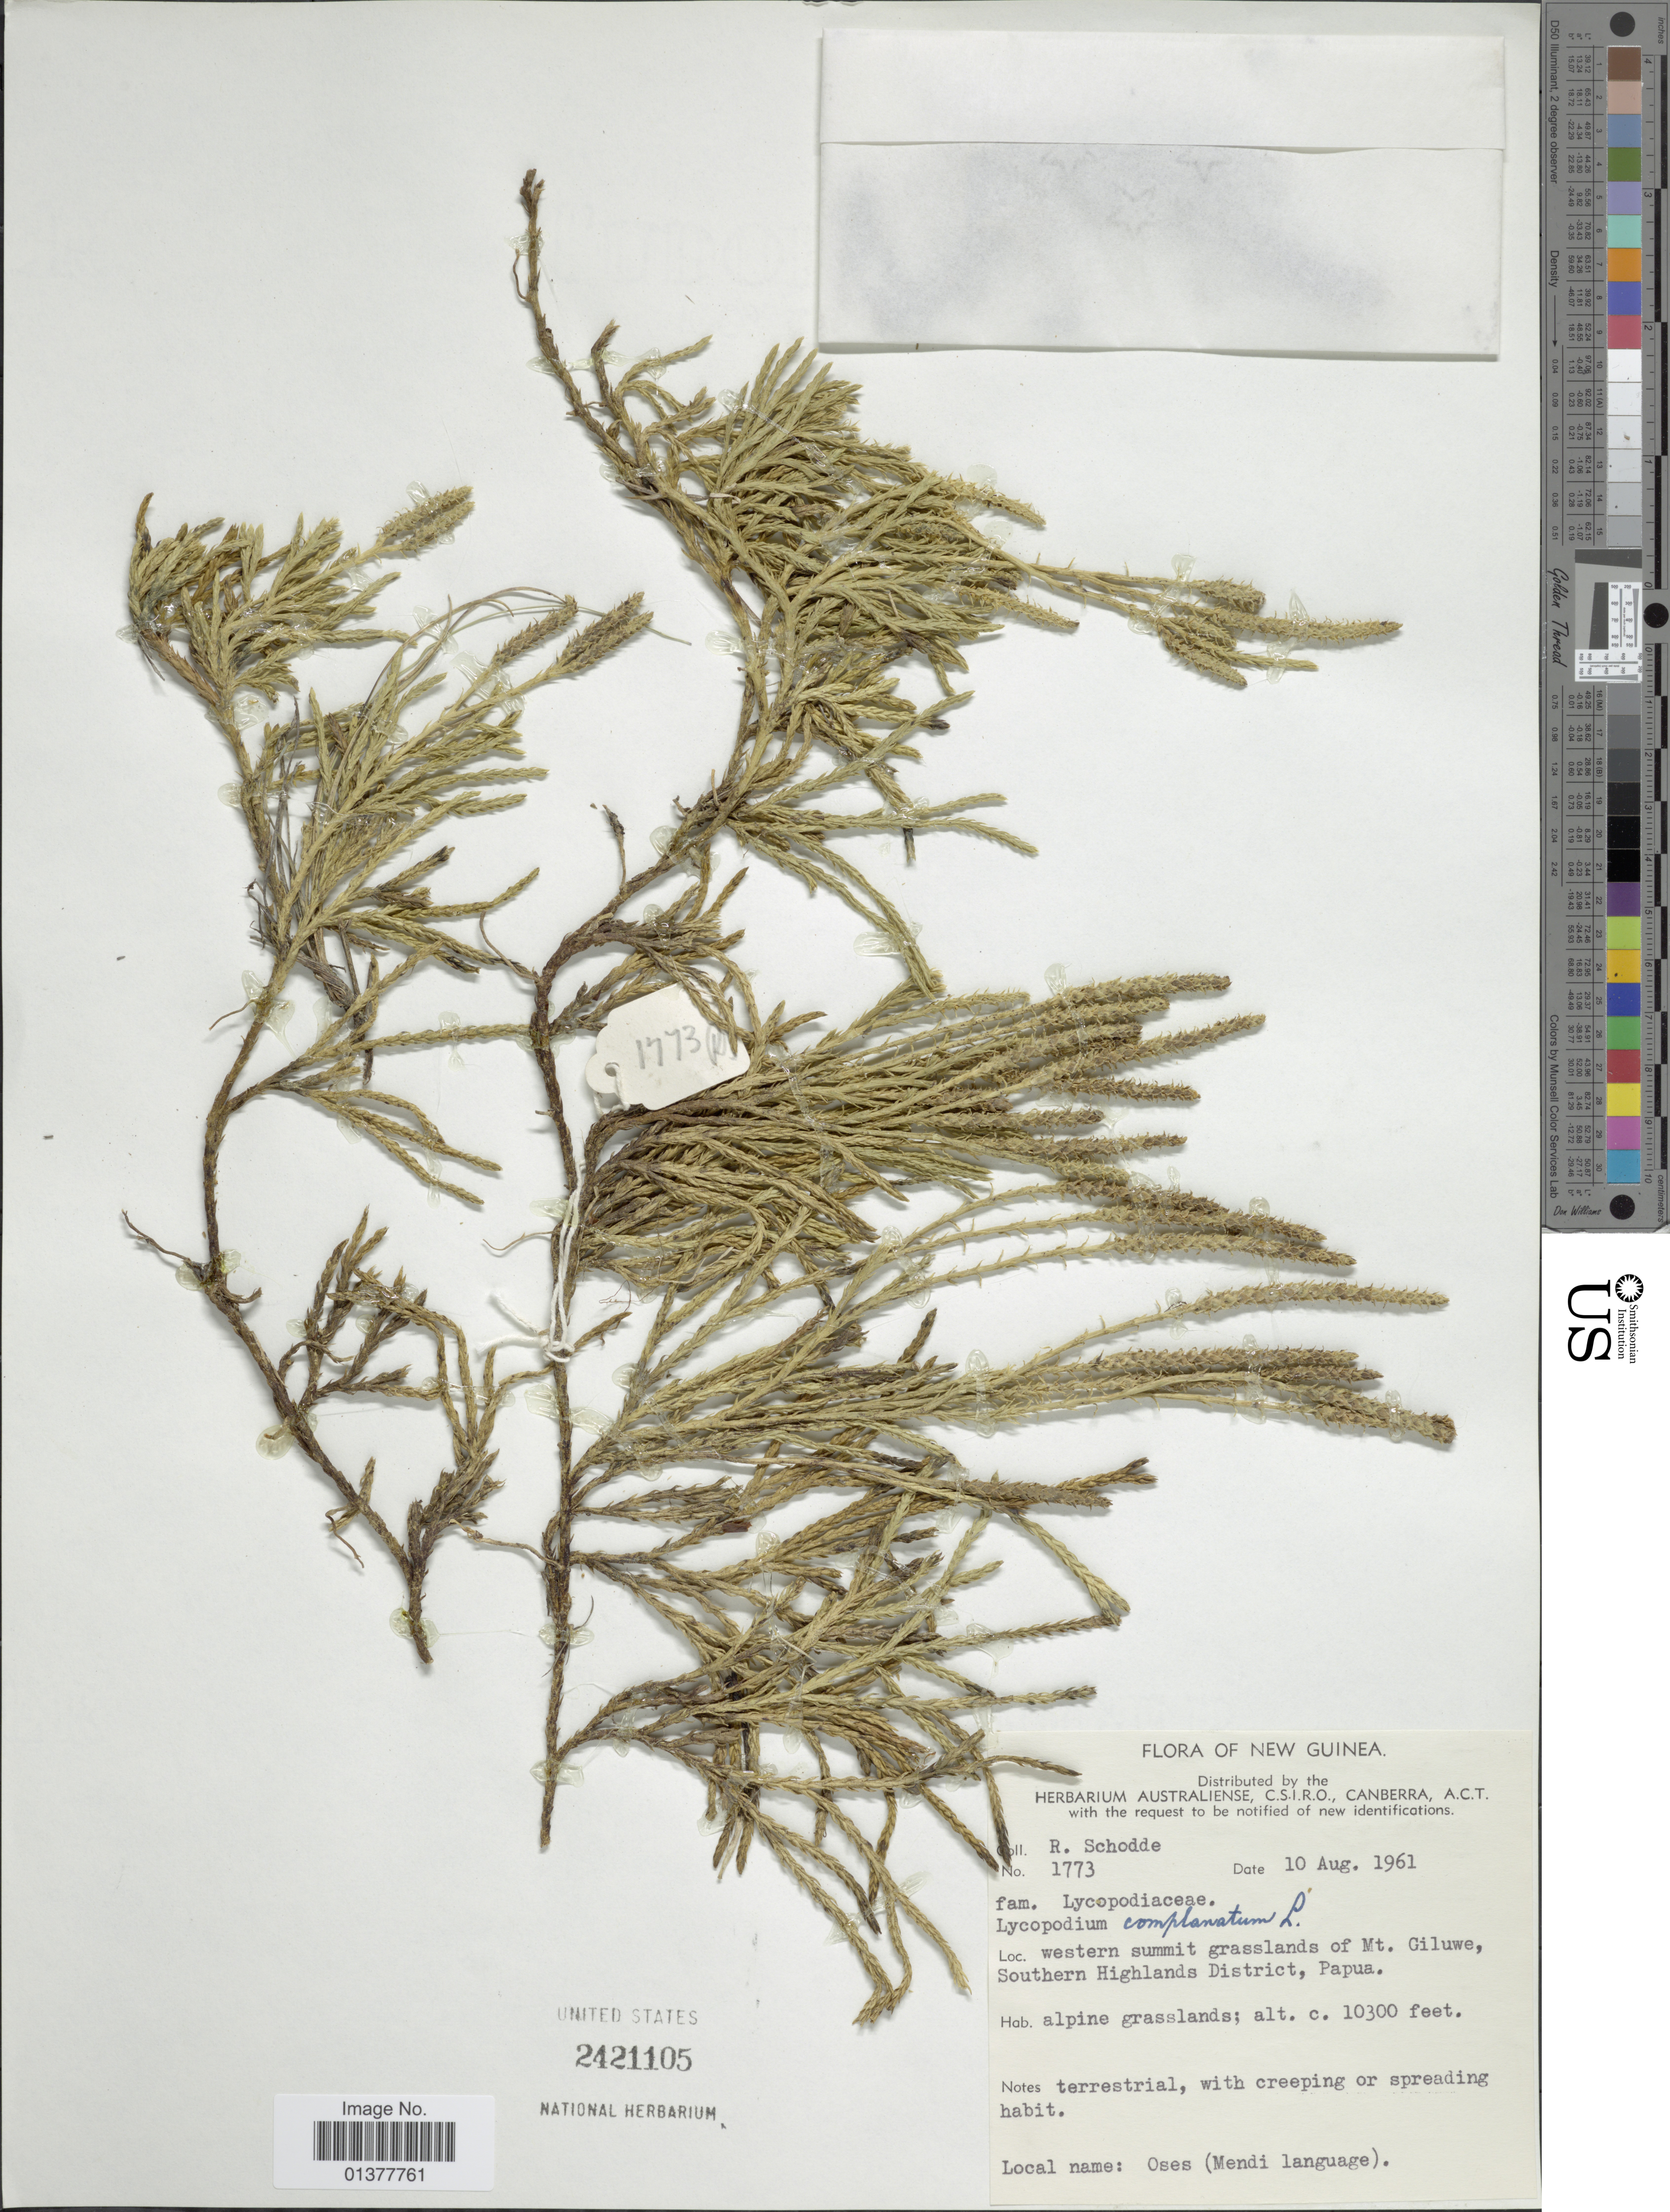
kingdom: Plantae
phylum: Tracheophyta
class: Lycopodiopsida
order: Lycopodiales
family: Lycopodiaceae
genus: Diphasiastrum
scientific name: Diphasiastrum complanatum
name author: (L.) Holub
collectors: R. Schodde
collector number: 1773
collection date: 1961-08-10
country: Papua New Guinea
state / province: Southern Highlands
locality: Western summit grasslands of Mt. Giluwe, Southern Highlands district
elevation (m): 3139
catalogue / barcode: US 2421105